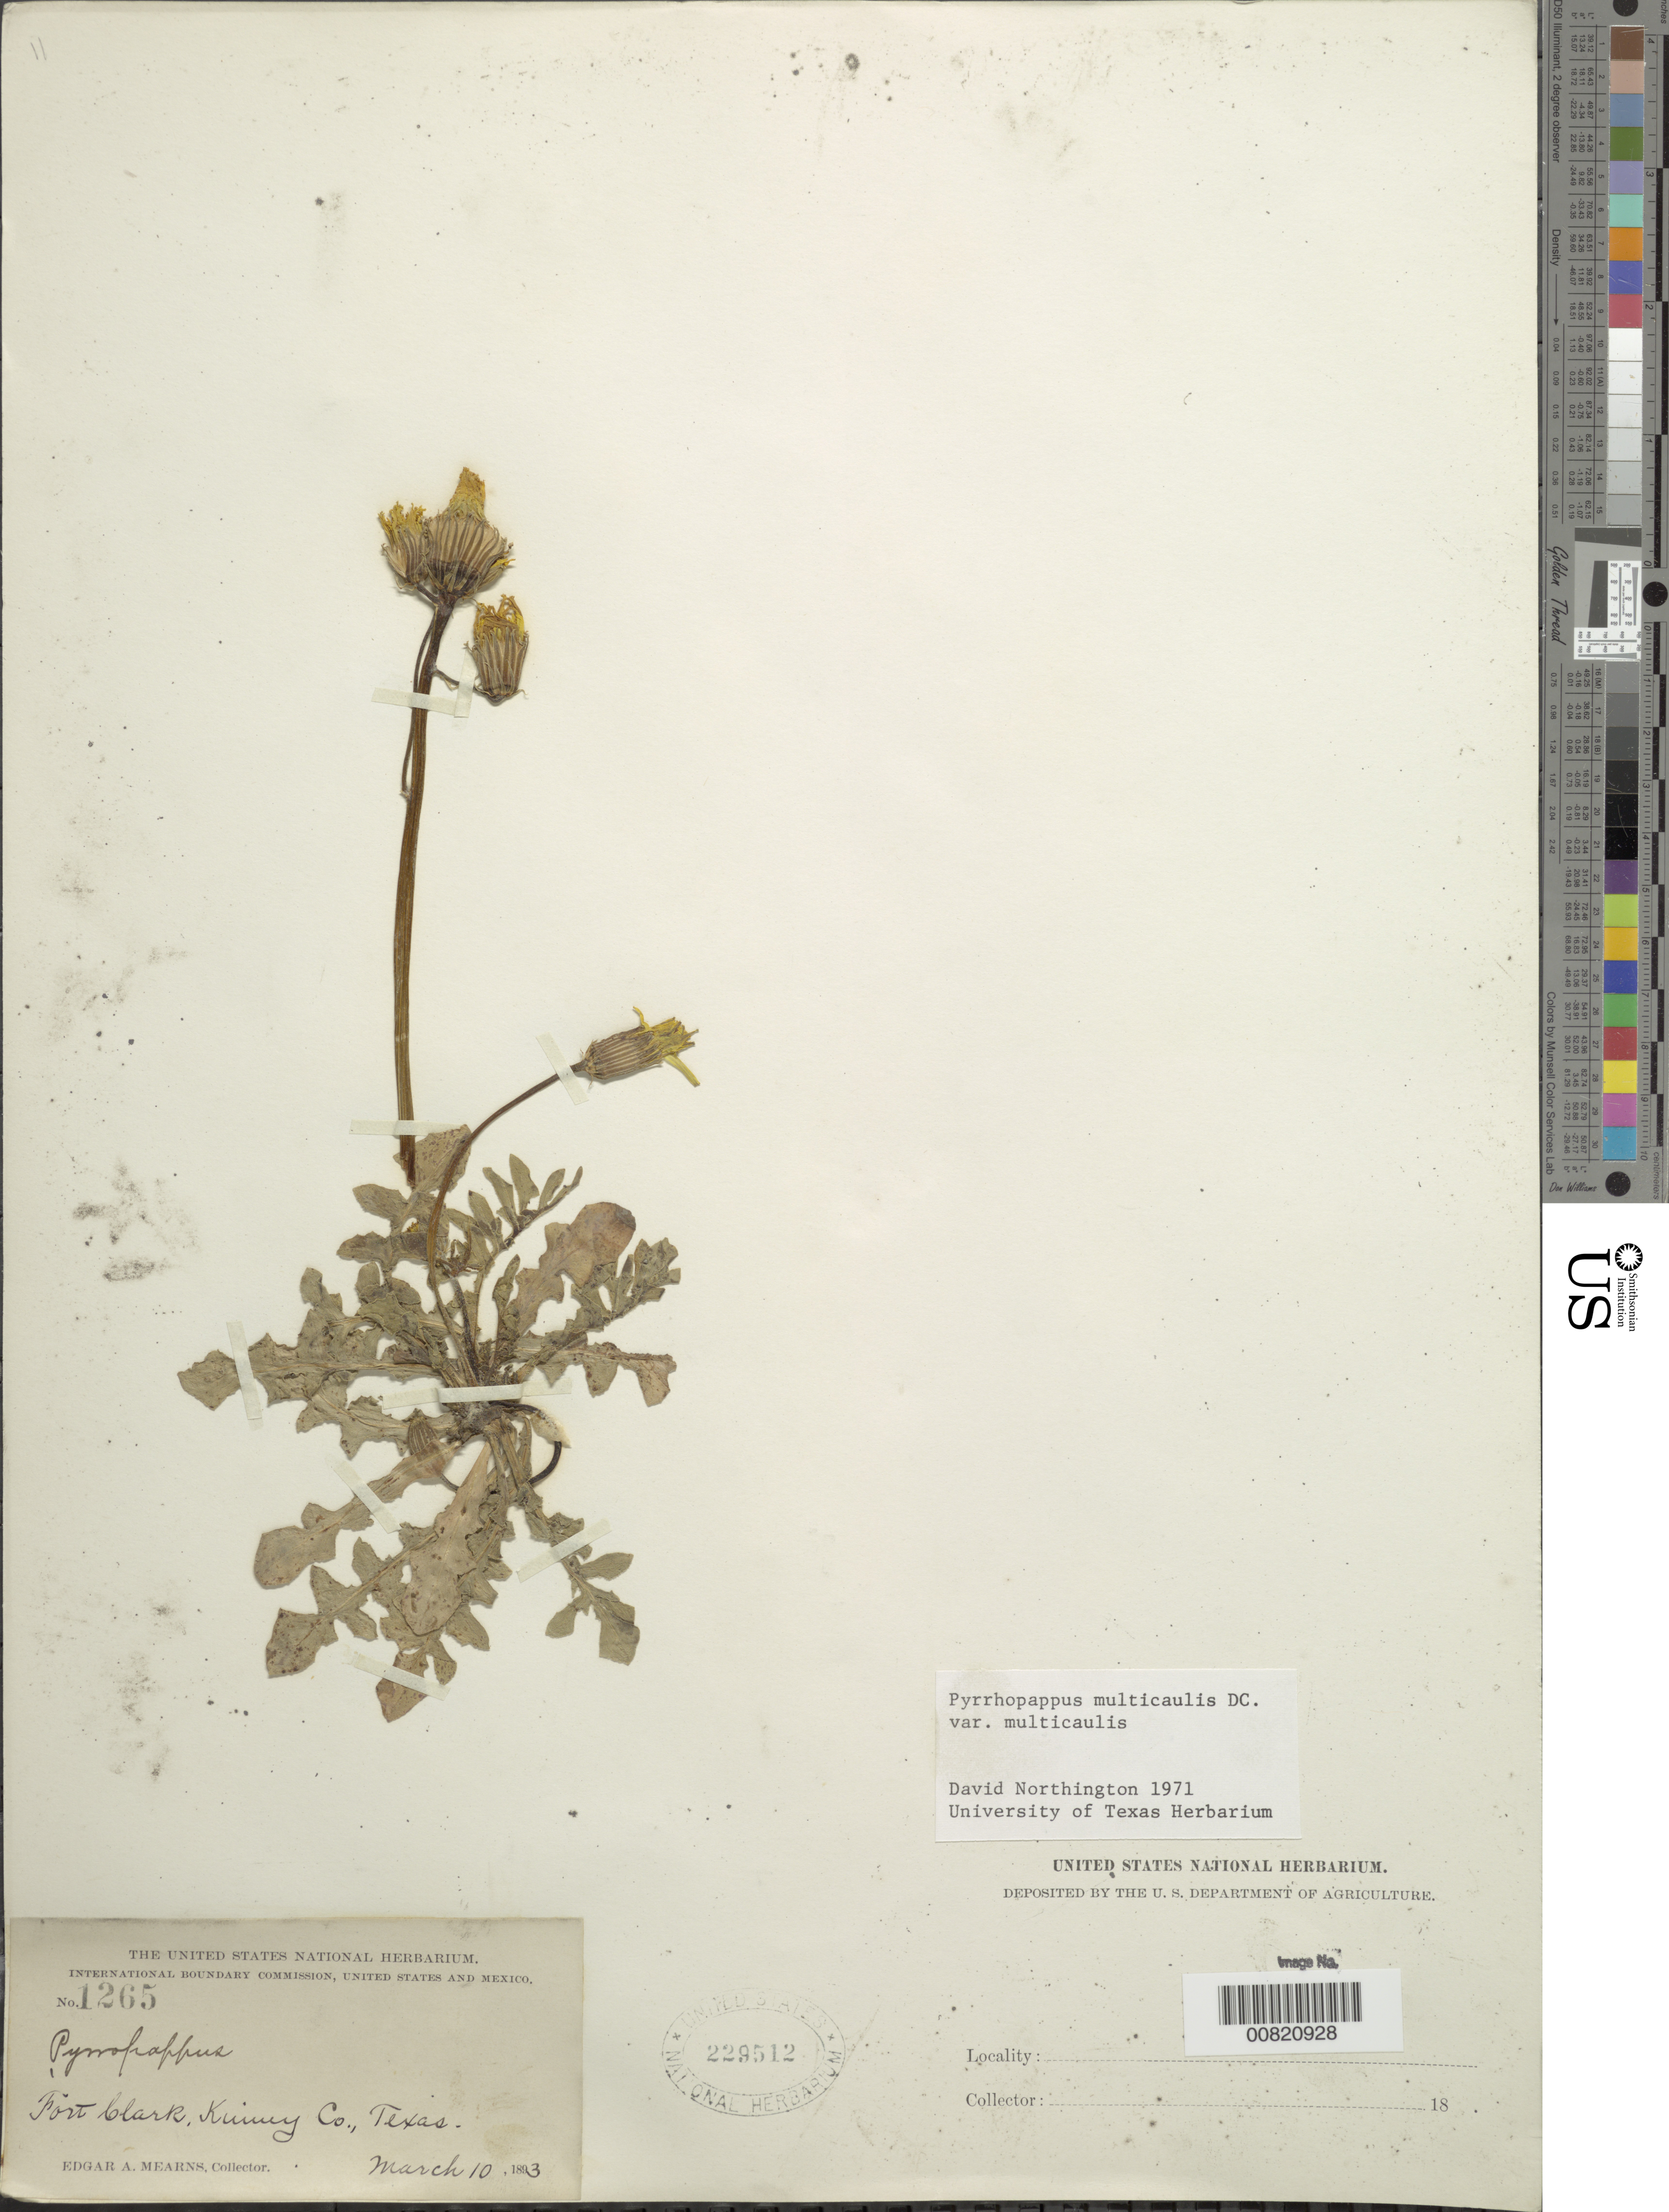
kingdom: Plantae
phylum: Tracheophyta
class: Magnoliopsida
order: Asterales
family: Asteraceae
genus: Pyrrhopappus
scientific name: Pyrrhopappus pauciflorus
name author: (D. Don) DC.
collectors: E. A. Mearns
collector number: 1265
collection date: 1893-03-10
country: United States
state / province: Texas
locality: Kuiwey County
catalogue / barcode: US 229512